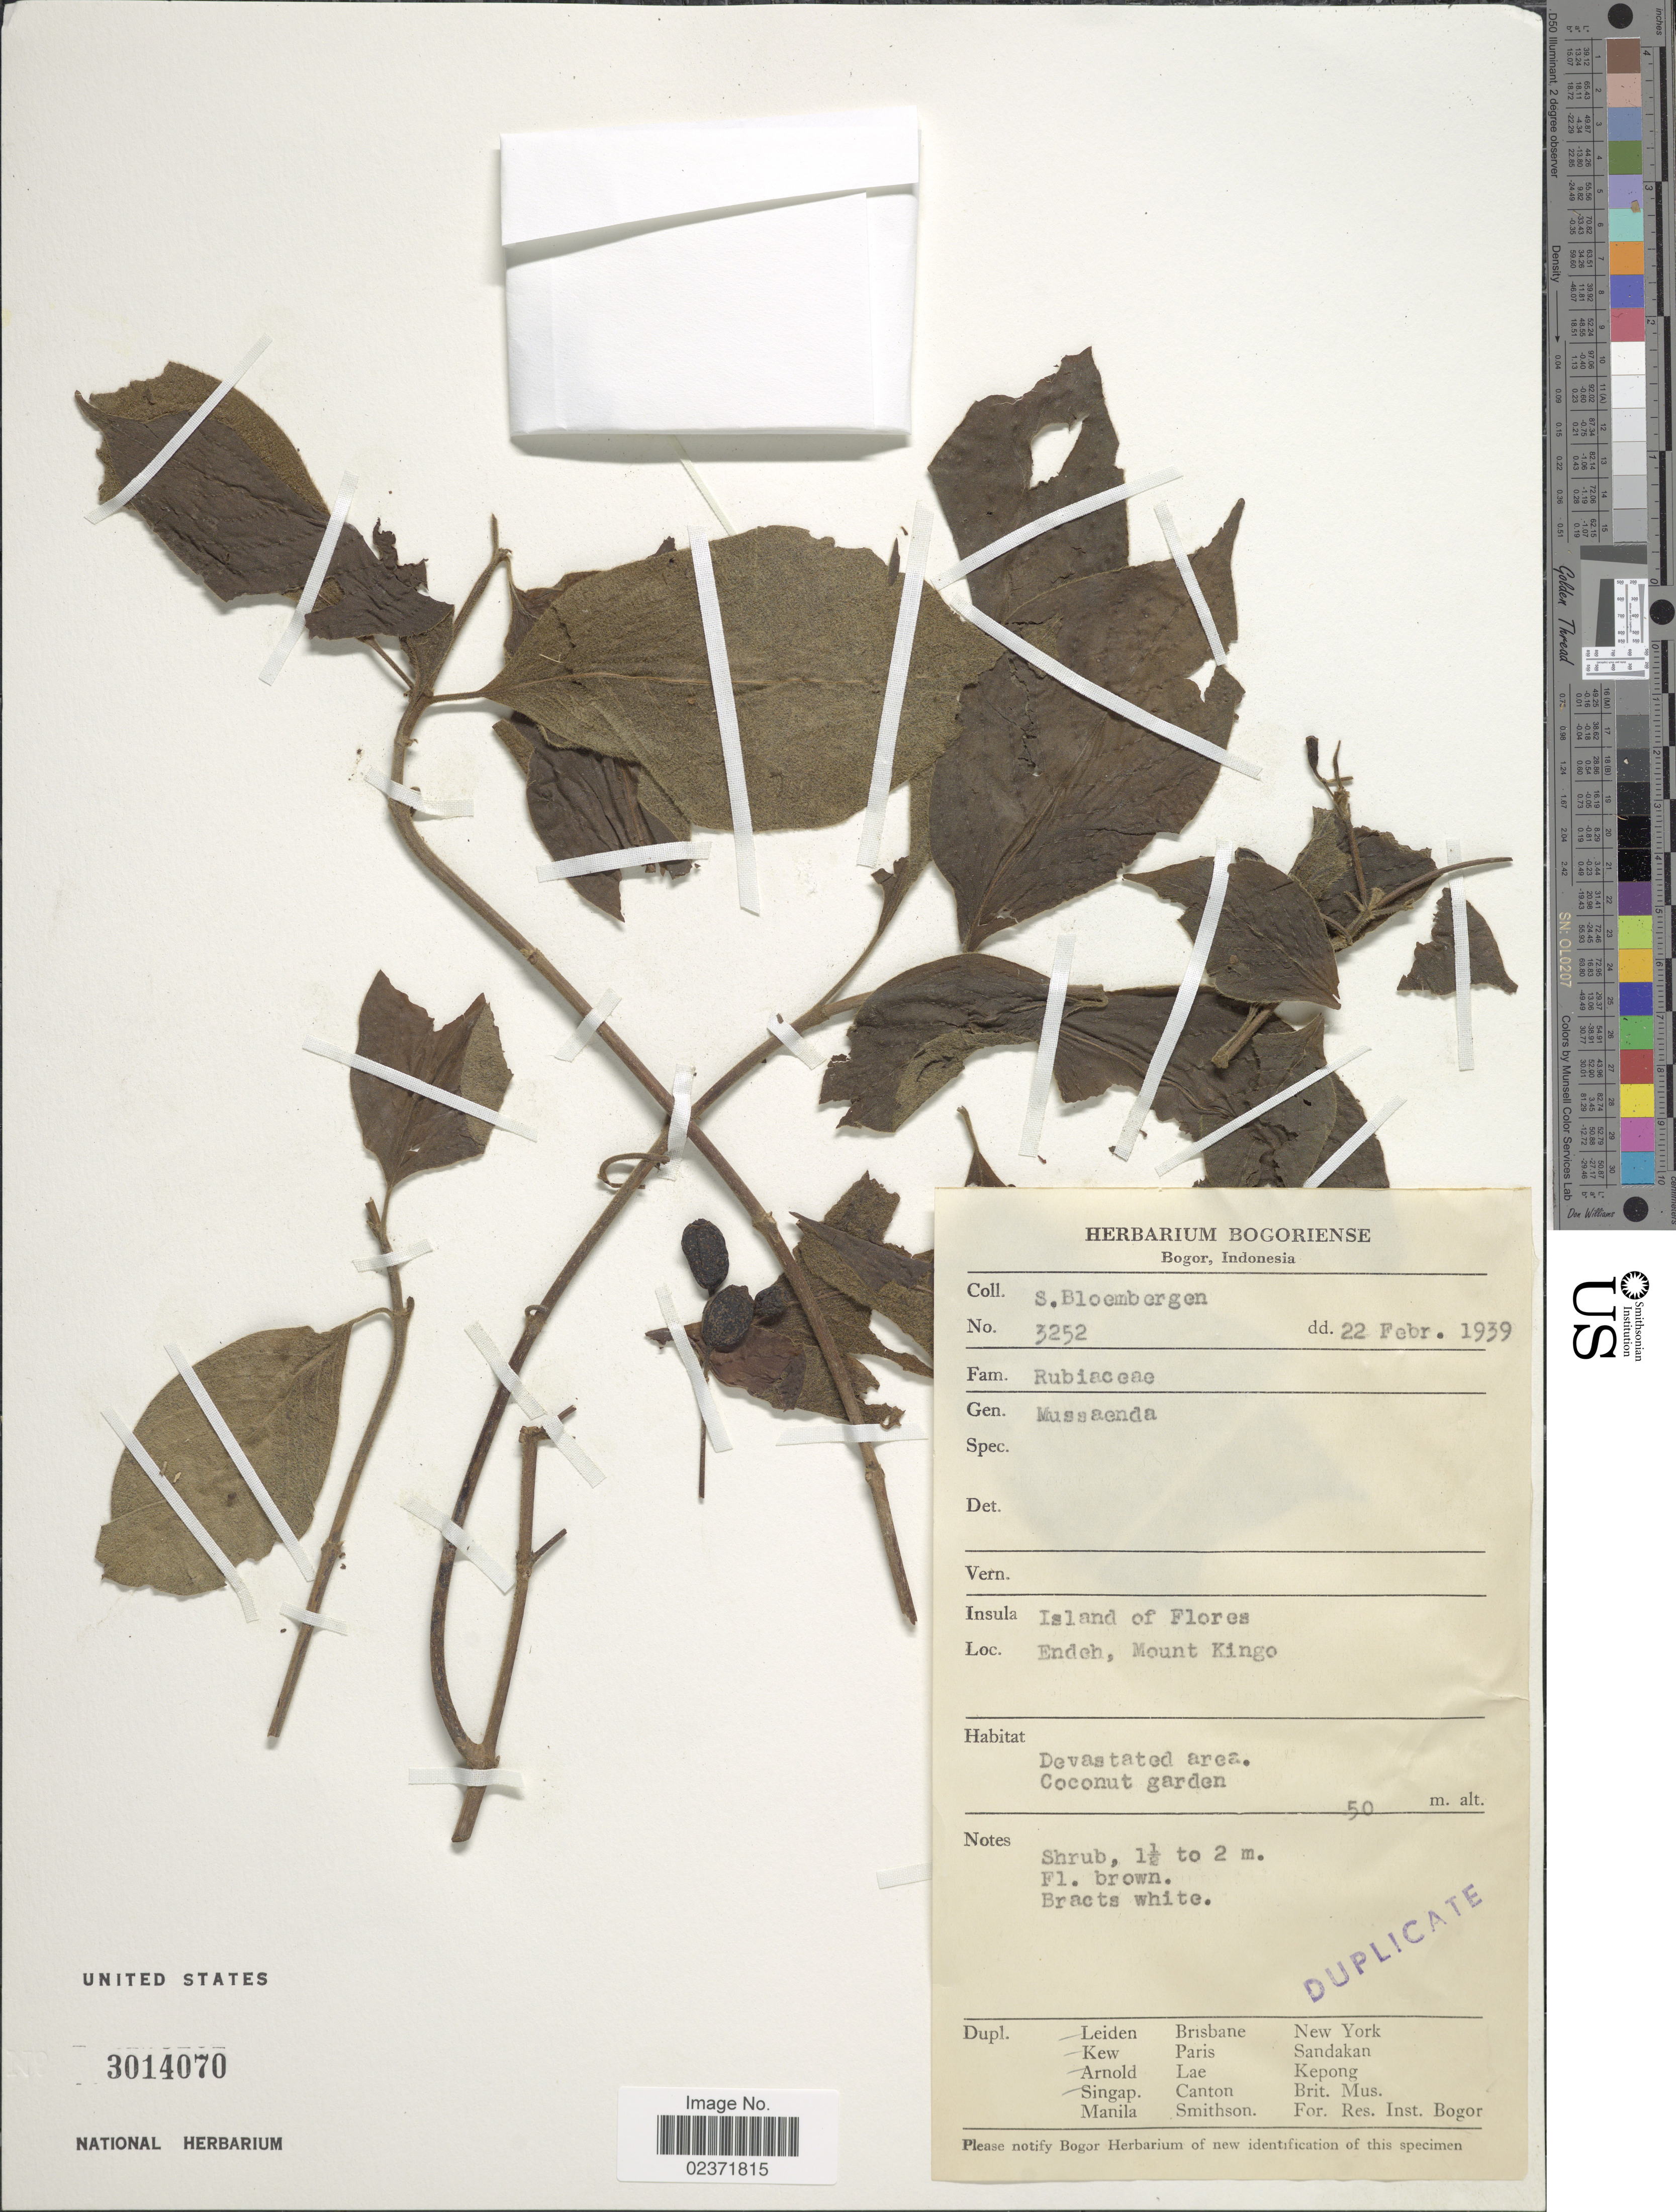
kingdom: Plantae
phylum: Tracheophyta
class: Magnoliopsida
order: Gentianales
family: Rubiaceae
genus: Mussaenda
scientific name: Mussaenda sp.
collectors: S. Bloembergen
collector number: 3252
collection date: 1939-02-22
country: Indonesia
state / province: Nusa Tenggara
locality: Island of Flores, Endeh, Mount Kingo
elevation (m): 50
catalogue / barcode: US 3014070